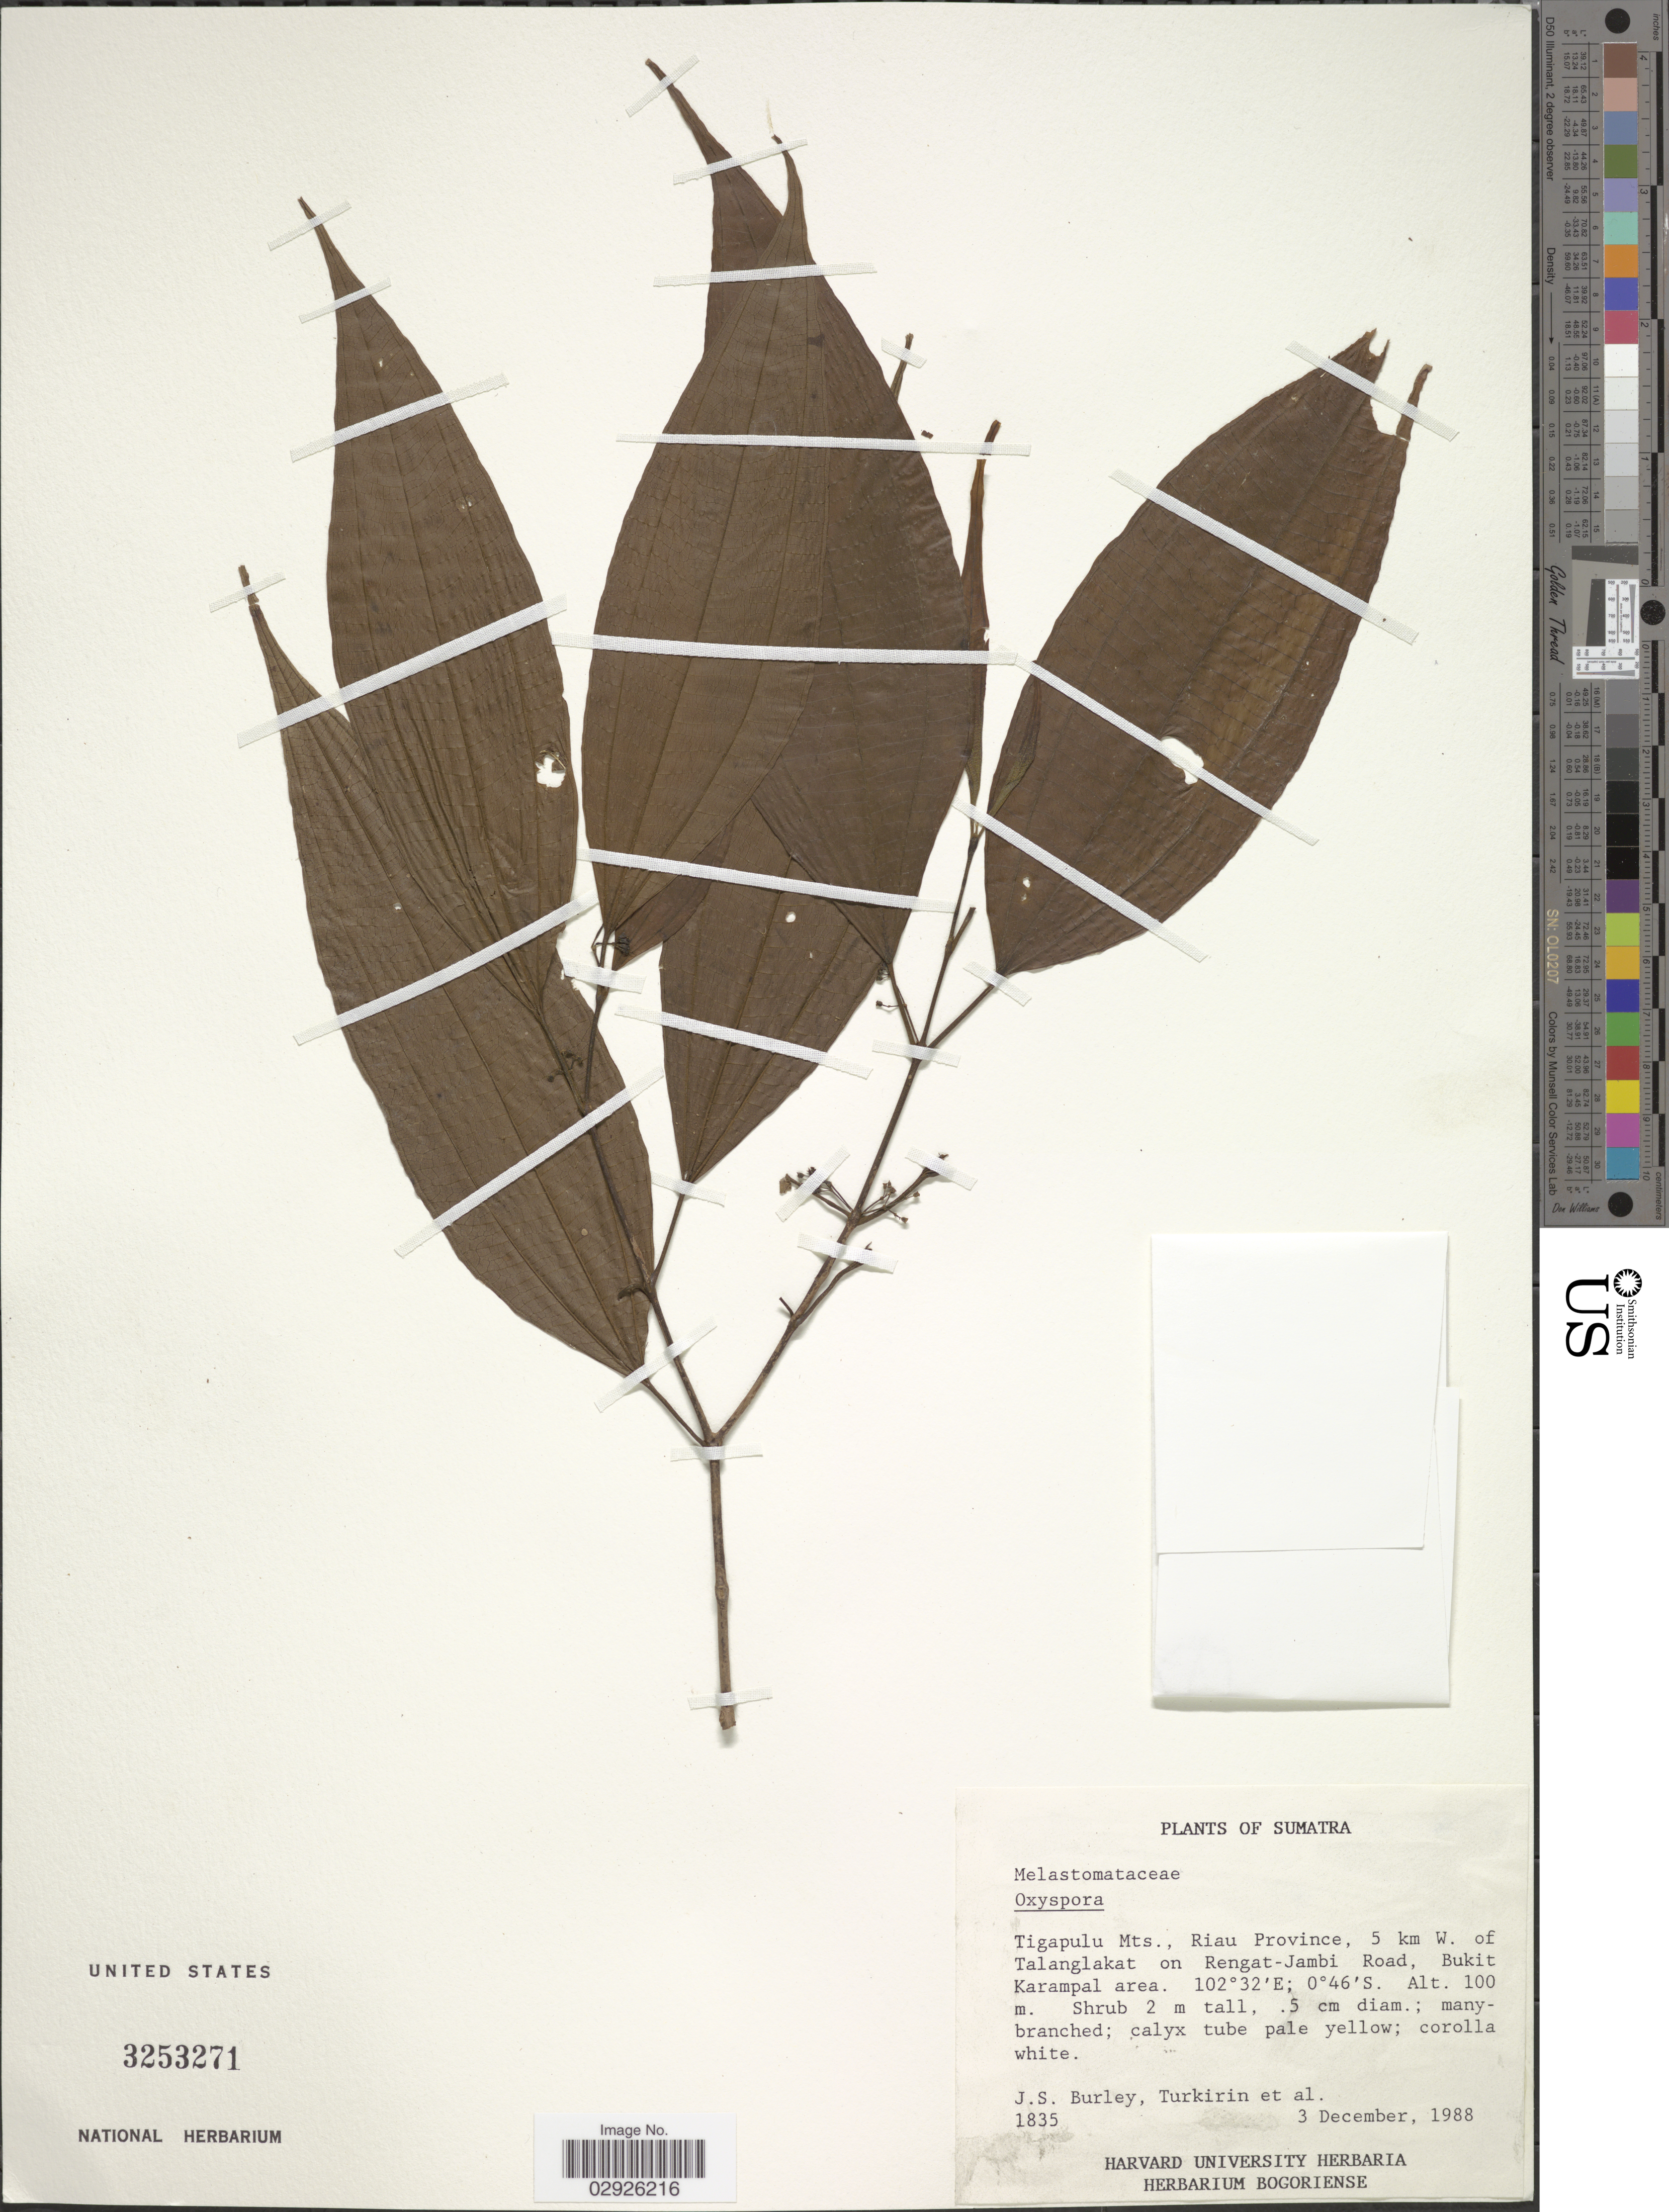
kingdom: Plantae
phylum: Tracheophyta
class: Magnoliopsida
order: Myrtales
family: Melastomataceae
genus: Oxyspora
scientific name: Oxyspora sp.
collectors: J. S. Burley, -. Turkirin & et al.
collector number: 1835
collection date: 1988-12-03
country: Indonesia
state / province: Sumatra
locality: Tigapulu Mts., Riau Province, 5 km W. of Talanglakat on Rengat-Jambi Road, Bukit Karampal area.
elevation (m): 100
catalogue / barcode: US 3253271